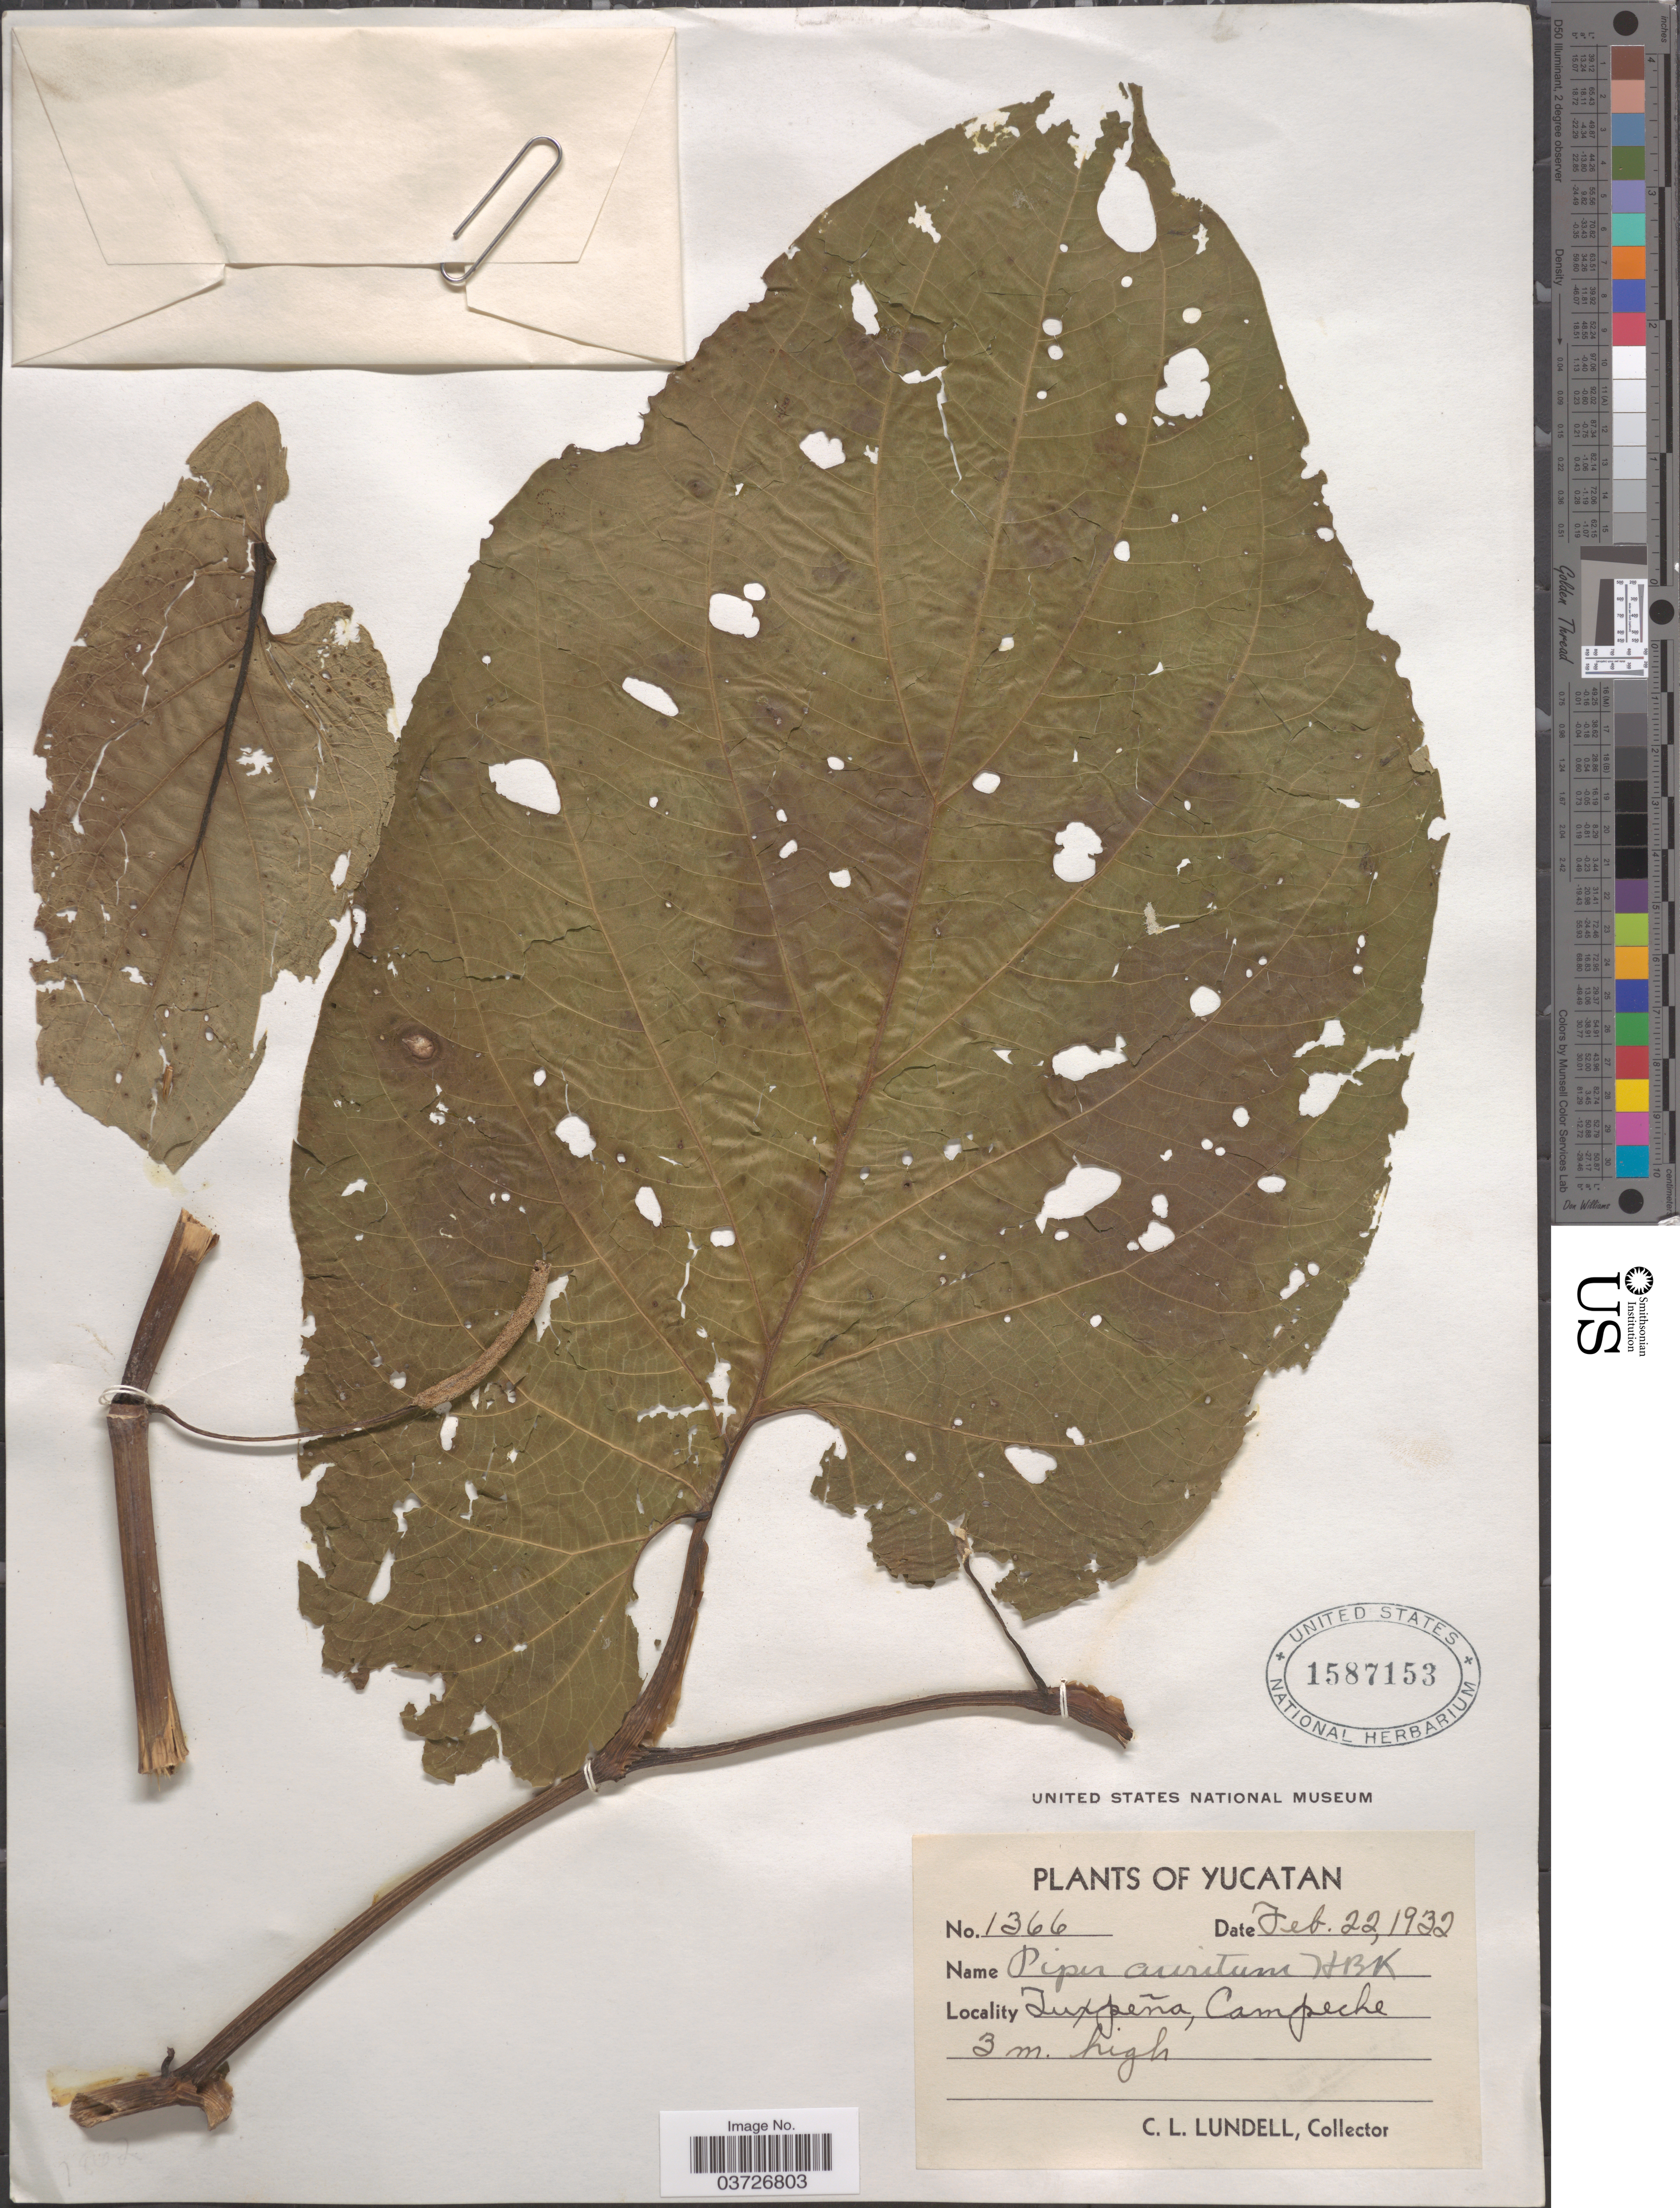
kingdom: Plantae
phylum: Tracheophyta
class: Magnoliopsida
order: Piperales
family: Piperaceae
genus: Piper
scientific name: Piper auritum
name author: Kunth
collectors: C. L. Lundell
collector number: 1366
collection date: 1932-02-22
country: Mexico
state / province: Campeche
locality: Yucatan. Tuxpeña.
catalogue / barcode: US 1587153